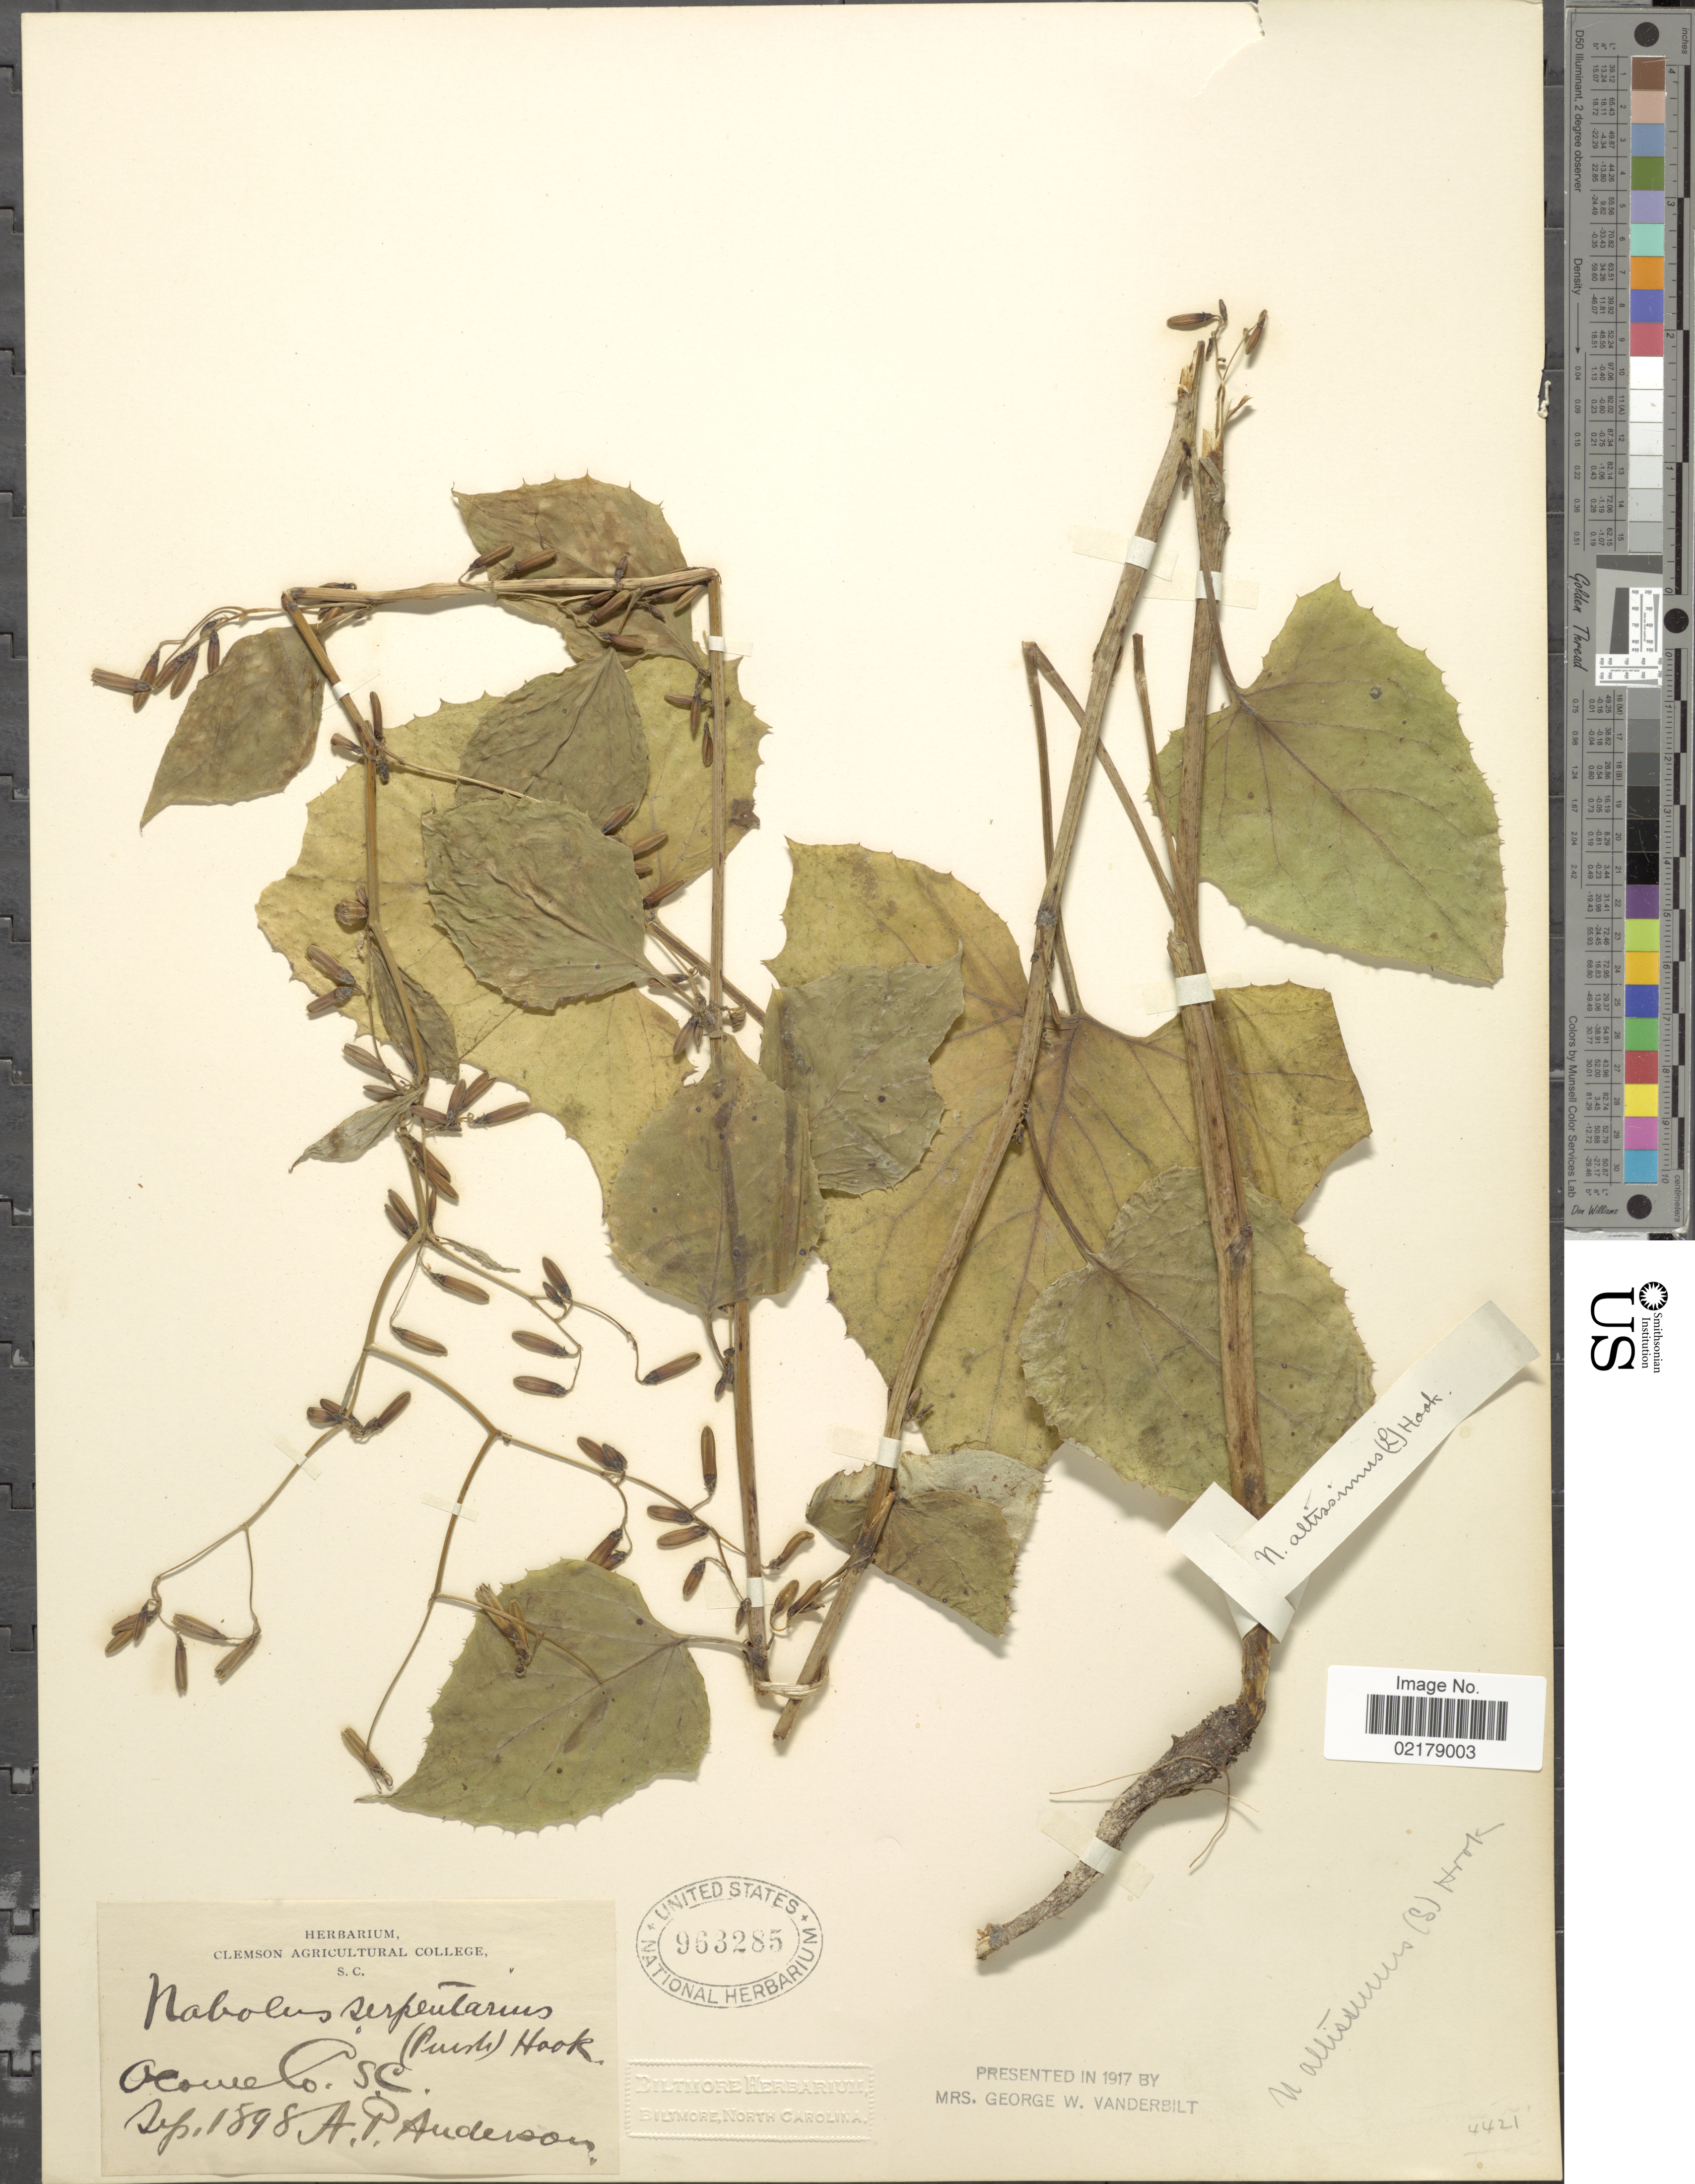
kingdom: Plantae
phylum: Tracheophyta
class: Magnoliopsida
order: Asterales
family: Asteraceae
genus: Nabalus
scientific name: Nabalus altissimus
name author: (L.) Hook.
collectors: A. P. Anderson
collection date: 1898-09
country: United States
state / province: South Carolina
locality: Oconee Co.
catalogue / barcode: US 963285